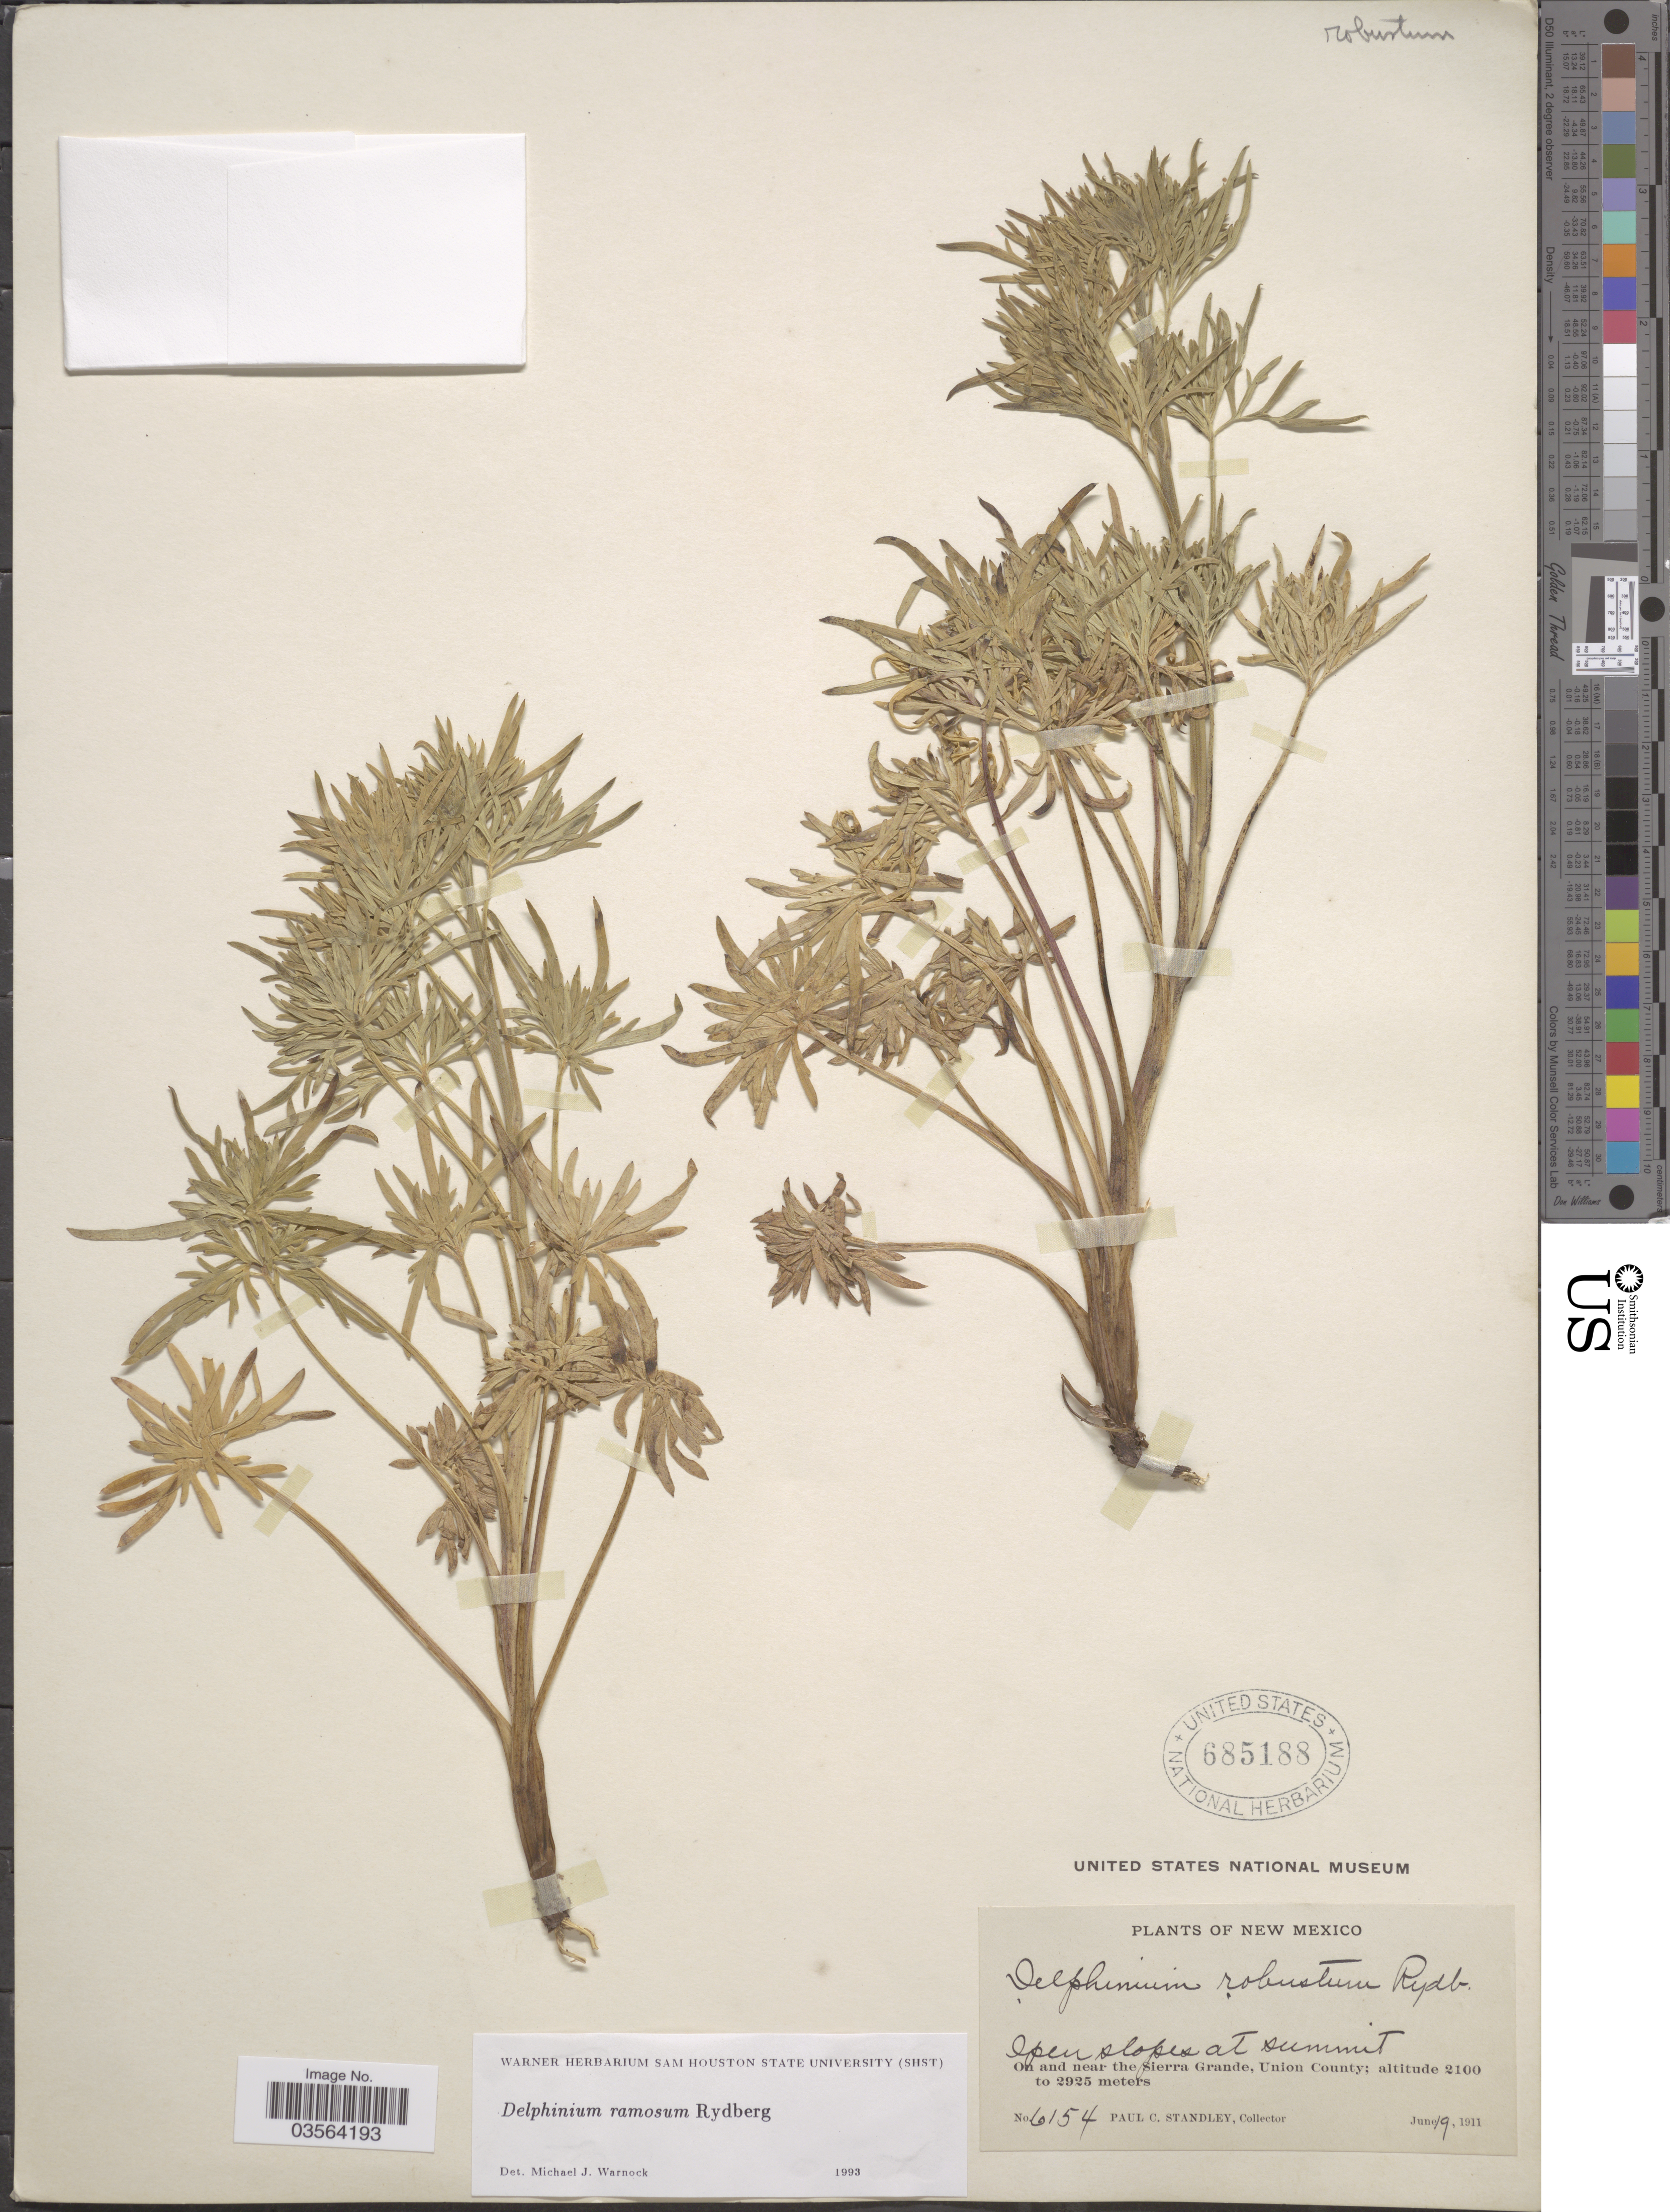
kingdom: Plantae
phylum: Tracheophyta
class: Magnoliopsida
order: Ranunculales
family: Ranunculaceae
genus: Delphinium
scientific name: Delphinium ramosum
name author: Rydb.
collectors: P. C. Standley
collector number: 6154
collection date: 1911-06-19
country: United States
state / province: New Mexico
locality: Open slopes at summit. On and near the Sierra Grande, Union County.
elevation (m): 2100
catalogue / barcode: US 685188